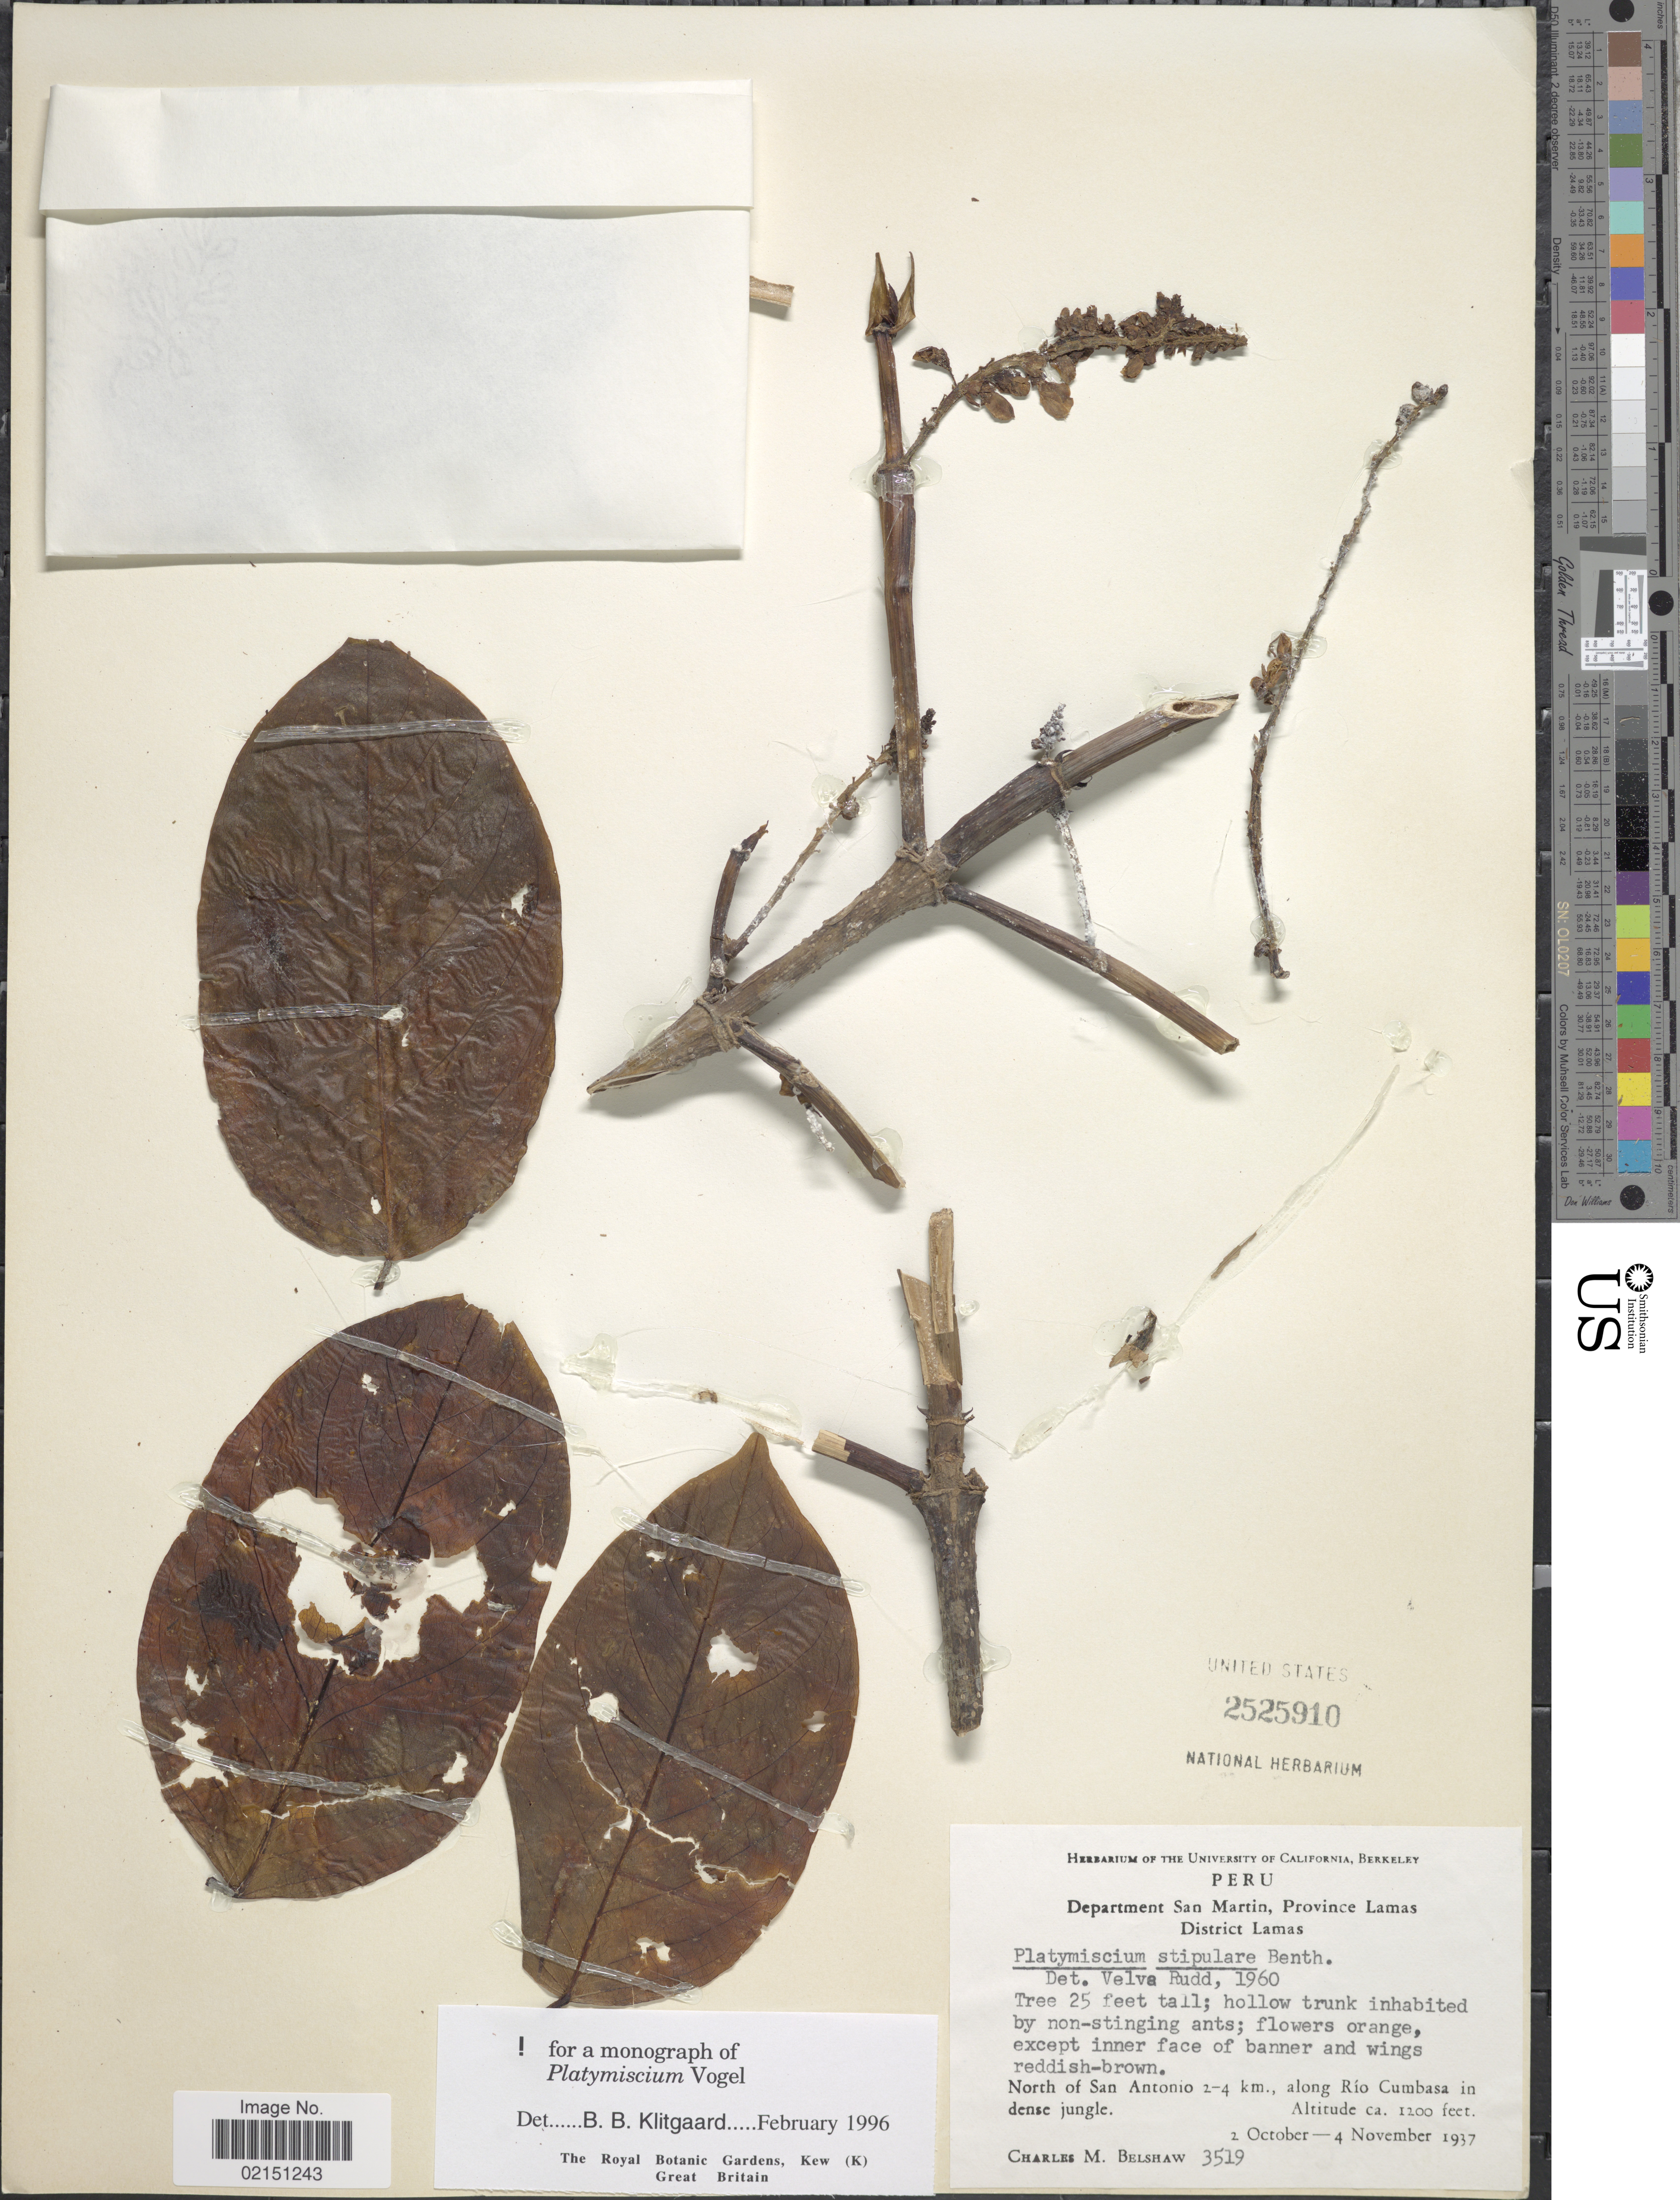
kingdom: Plantae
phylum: Tracheophyta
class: Magnoliopsida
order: Fabales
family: Fabaceae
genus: Platymiscium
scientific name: Platymiscium stipulare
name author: Benth.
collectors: C. Shaw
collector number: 3519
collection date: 1937-10-02/1937-11-04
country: Peru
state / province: San Martín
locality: Province Lamas. District Lamas. North of San Antonio 2-4 km., along Rio Cumbasa in dense jungle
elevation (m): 366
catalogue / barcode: US 2525910